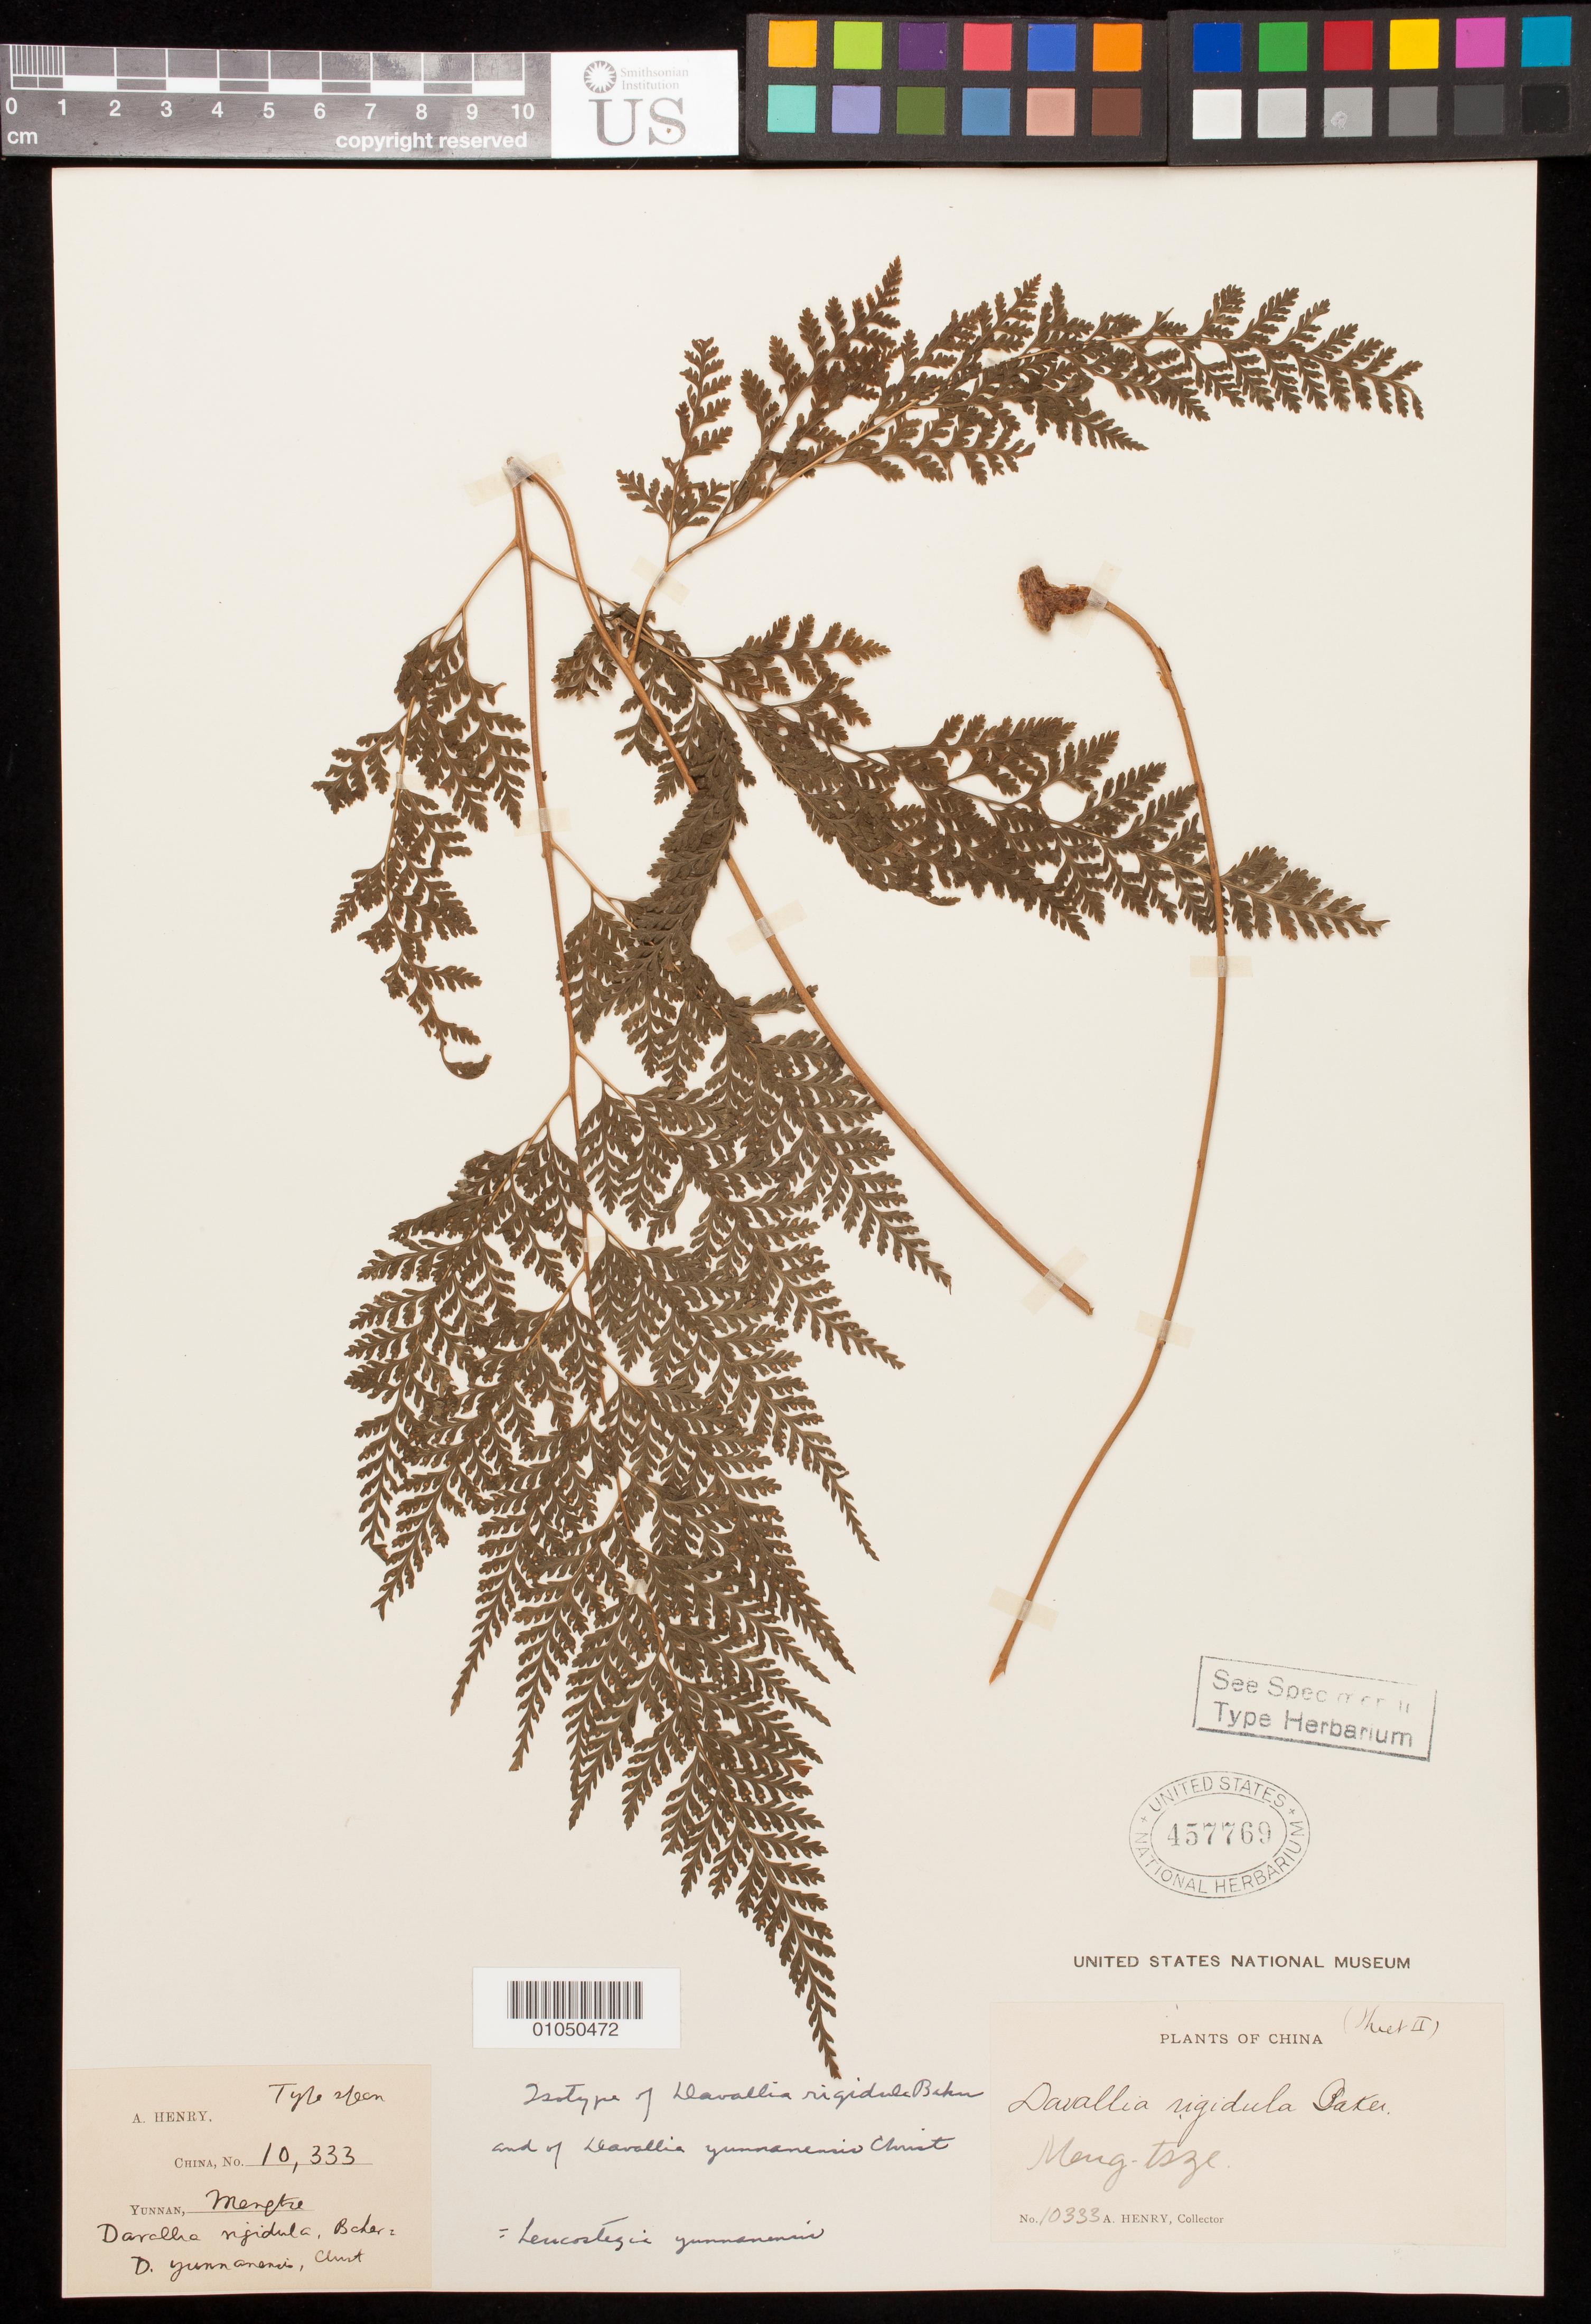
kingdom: Plantae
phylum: Tracheophyta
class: Polypodiopsida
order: Polypodiales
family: Davalliaceae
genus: Davallia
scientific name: Davallia yunnanensis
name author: Christ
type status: Isotype; Isosyntype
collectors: A. Henry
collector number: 10333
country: China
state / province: Yunnan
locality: Mengtze [Meng-tsze]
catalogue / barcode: US 457769